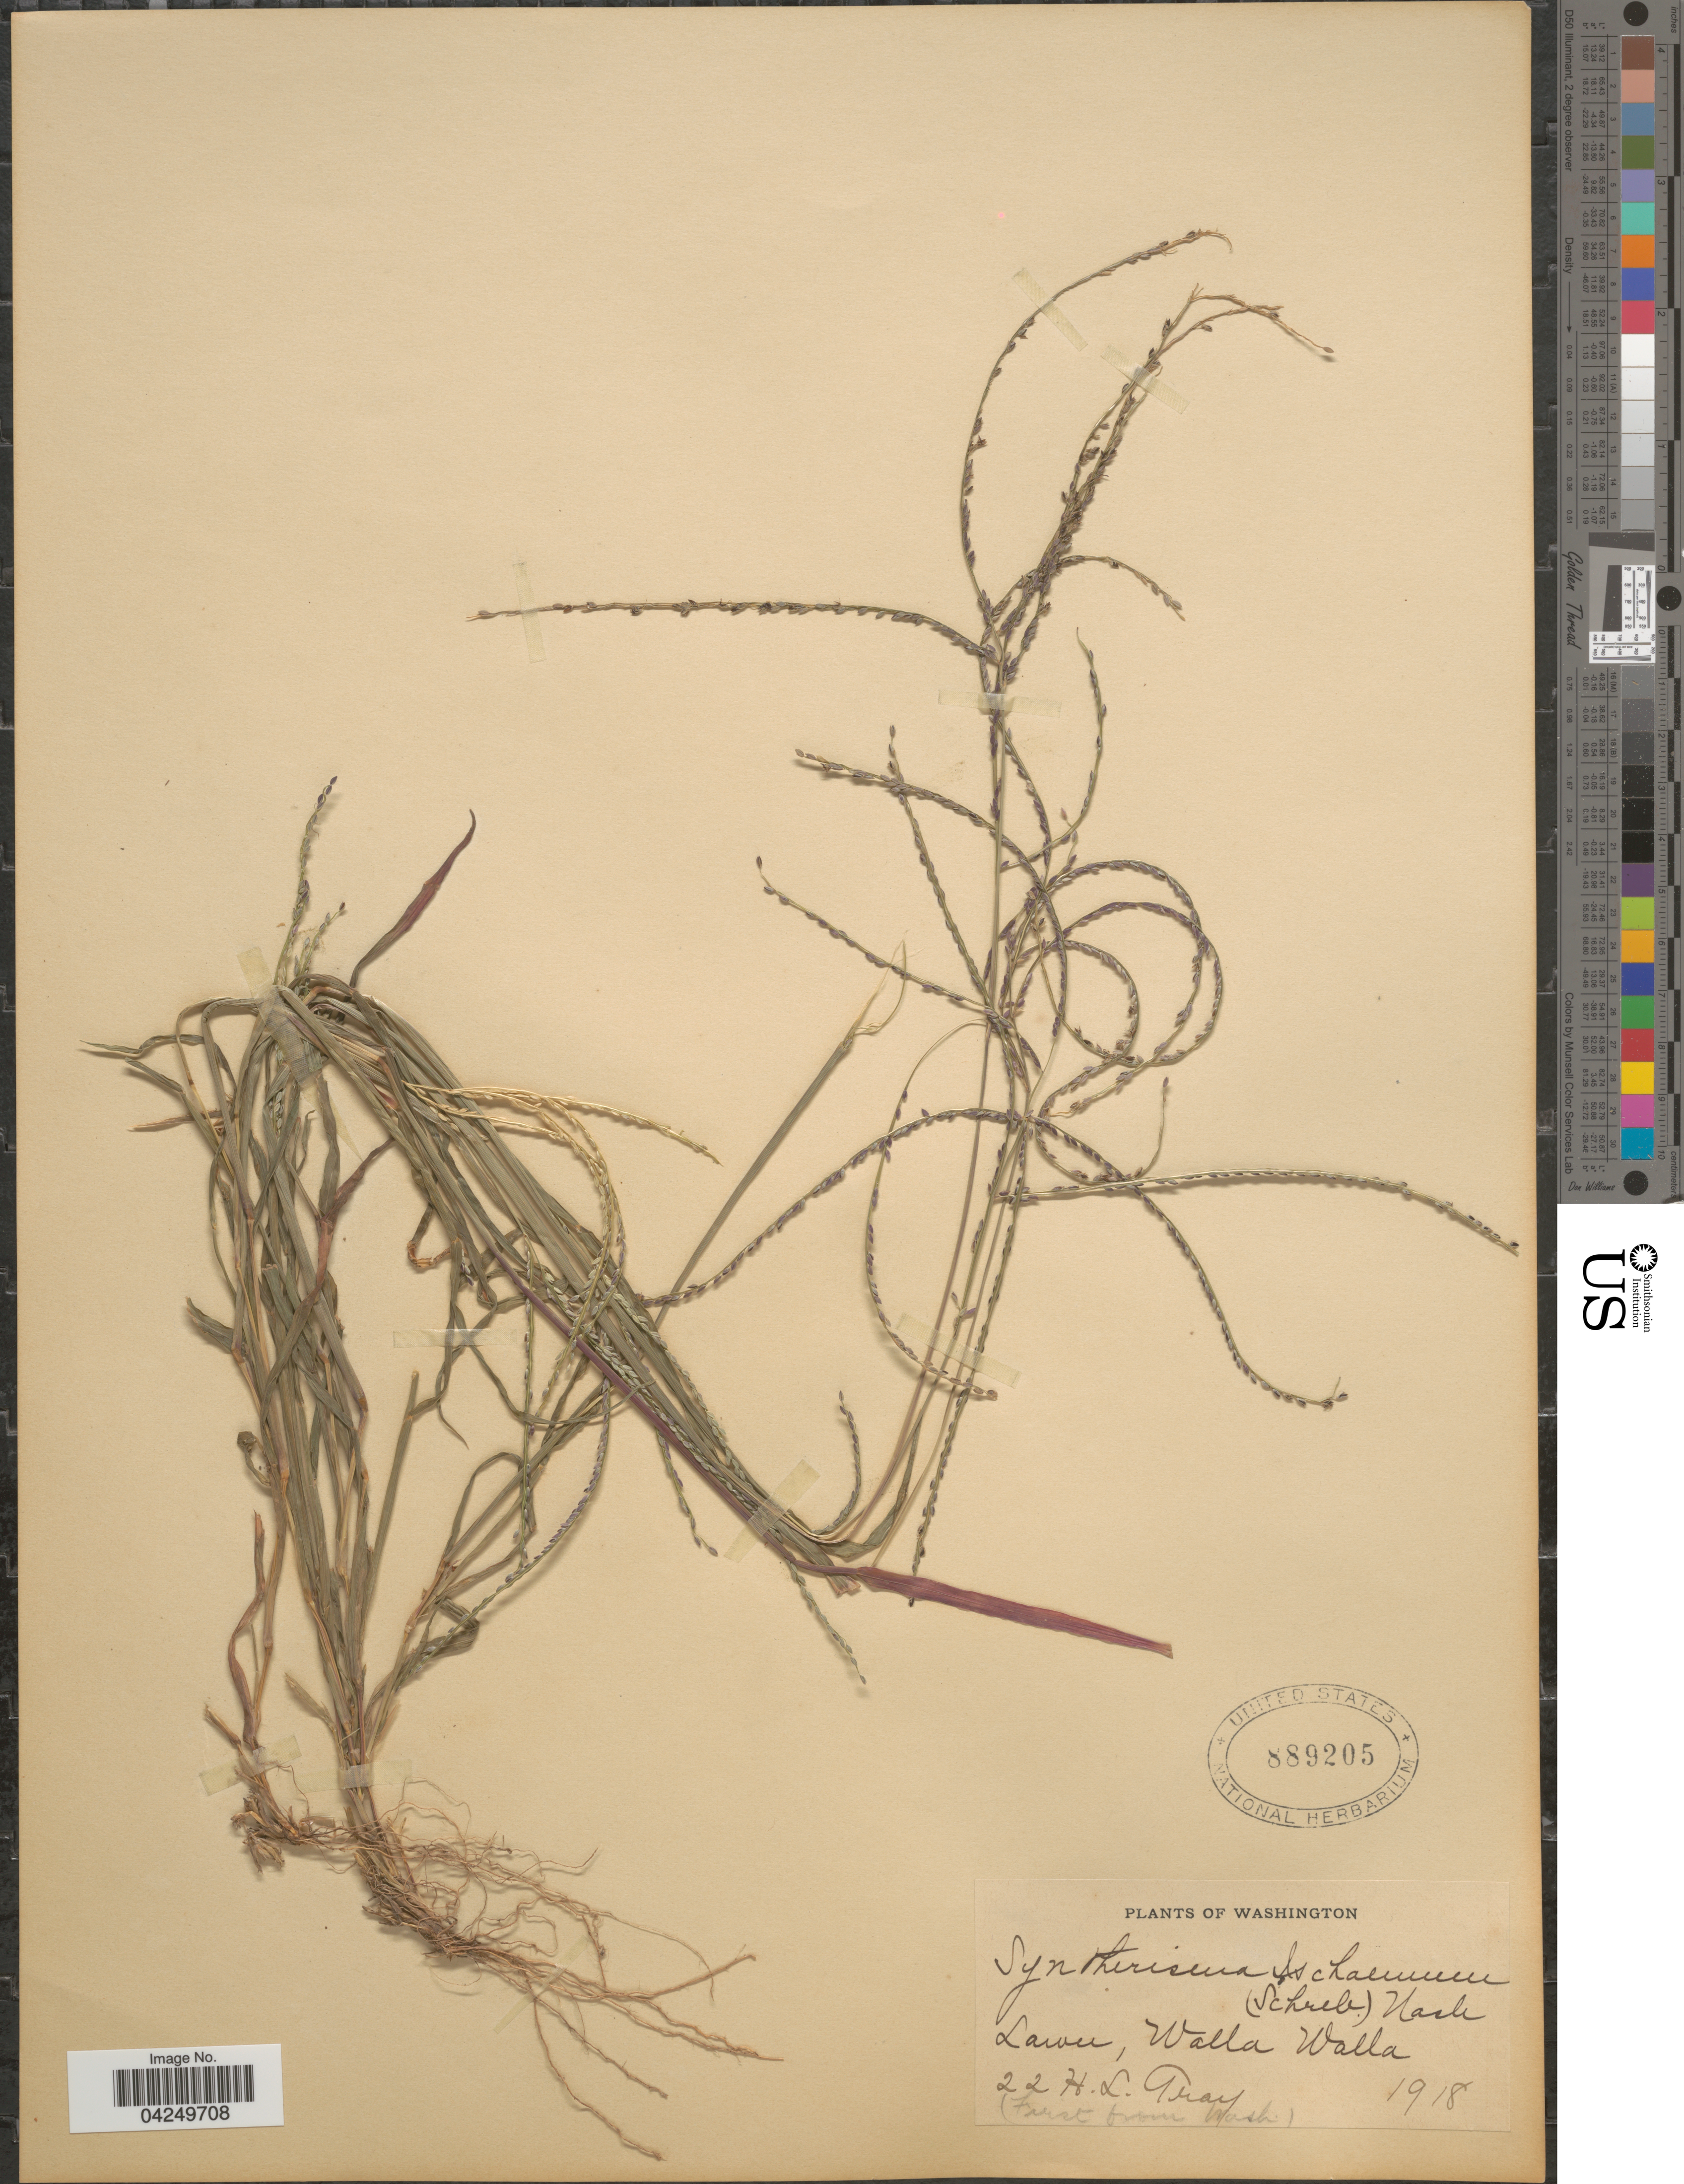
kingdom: Plantae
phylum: Tracheophyta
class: Liliopsida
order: Poales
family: Poaceae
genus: Digitaria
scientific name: Digitaria ischaemum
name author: (Schreber) Schreber ex Muhl.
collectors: H. Gray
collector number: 22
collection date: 1918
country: United States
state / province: Washington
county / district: Walla Walla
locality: Lawee, Walla Walla.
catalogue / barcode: US 889205